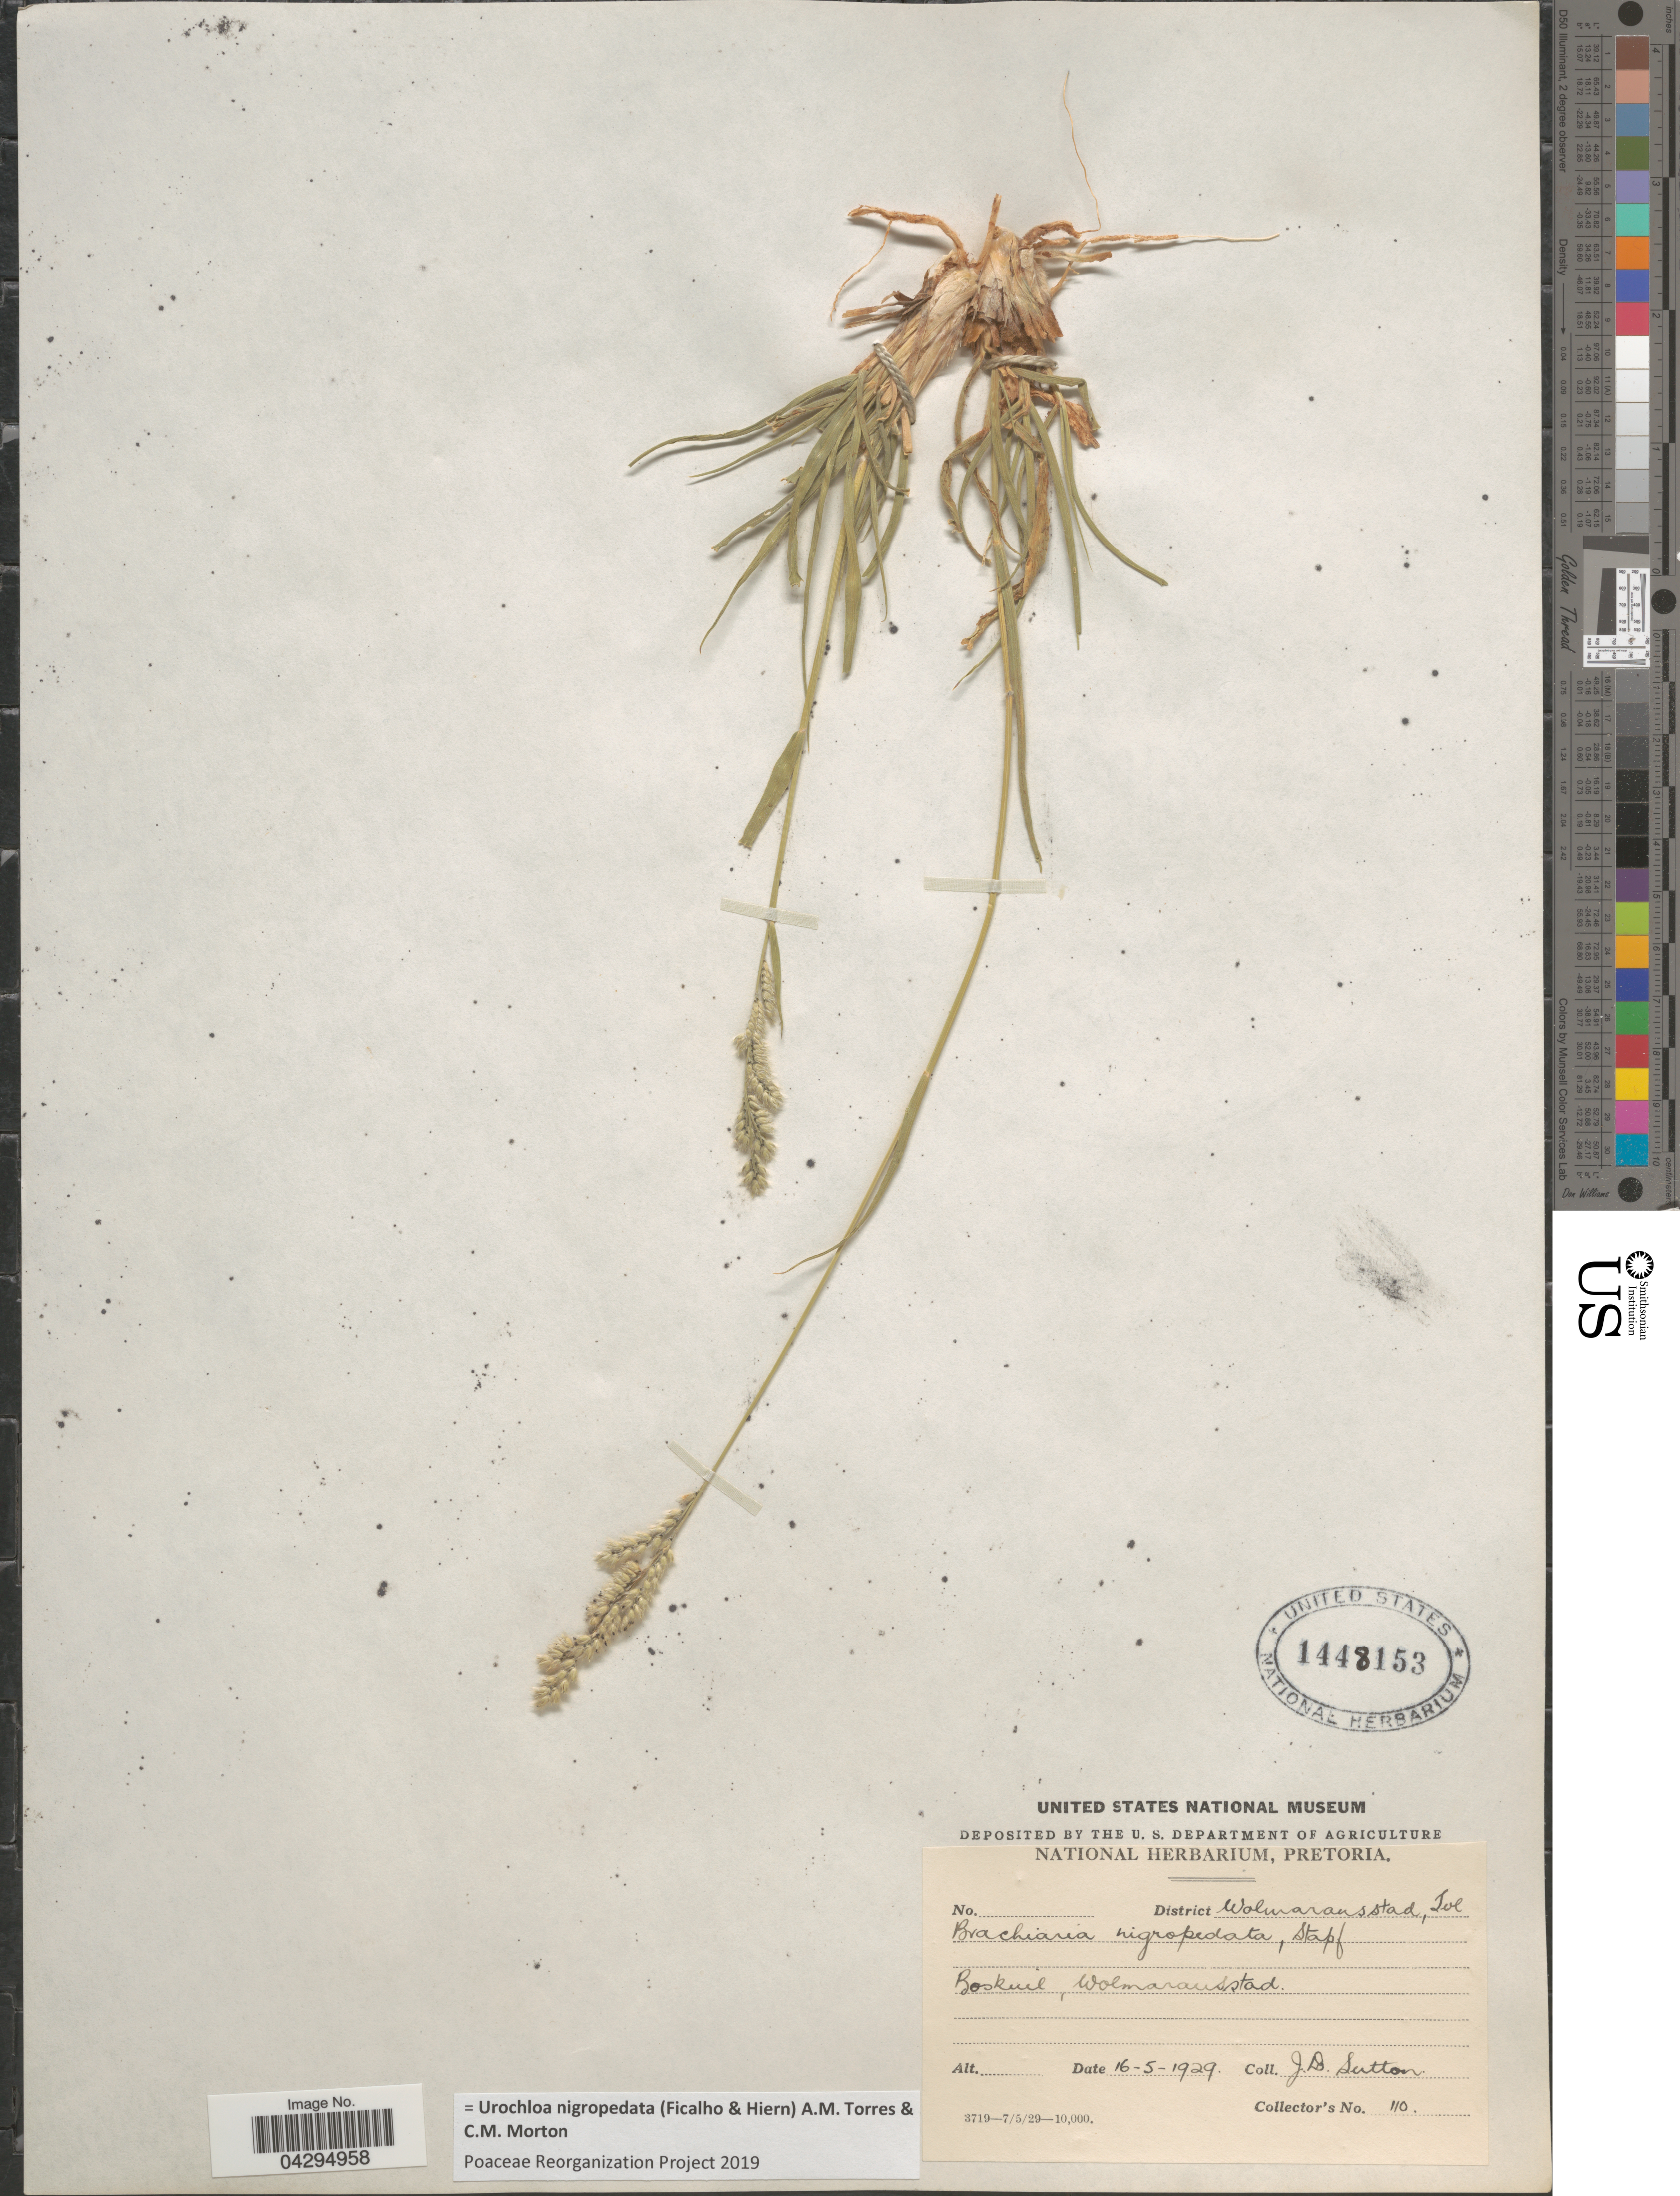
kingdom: Plantae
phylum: Tracheophyta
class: Liliopsida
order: Poales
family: Poaceae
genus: Urochloa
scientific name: Urochloa nigropedata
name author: (Ficalho & Hiern) A.M. Torres & C.M. Morton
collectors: J. Sutton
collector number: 110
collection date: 1929-05-16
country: South Africa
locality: District Wolmaransstad, Tvl. Boskuil, Wolmaransstad.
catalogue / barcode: US 1448153